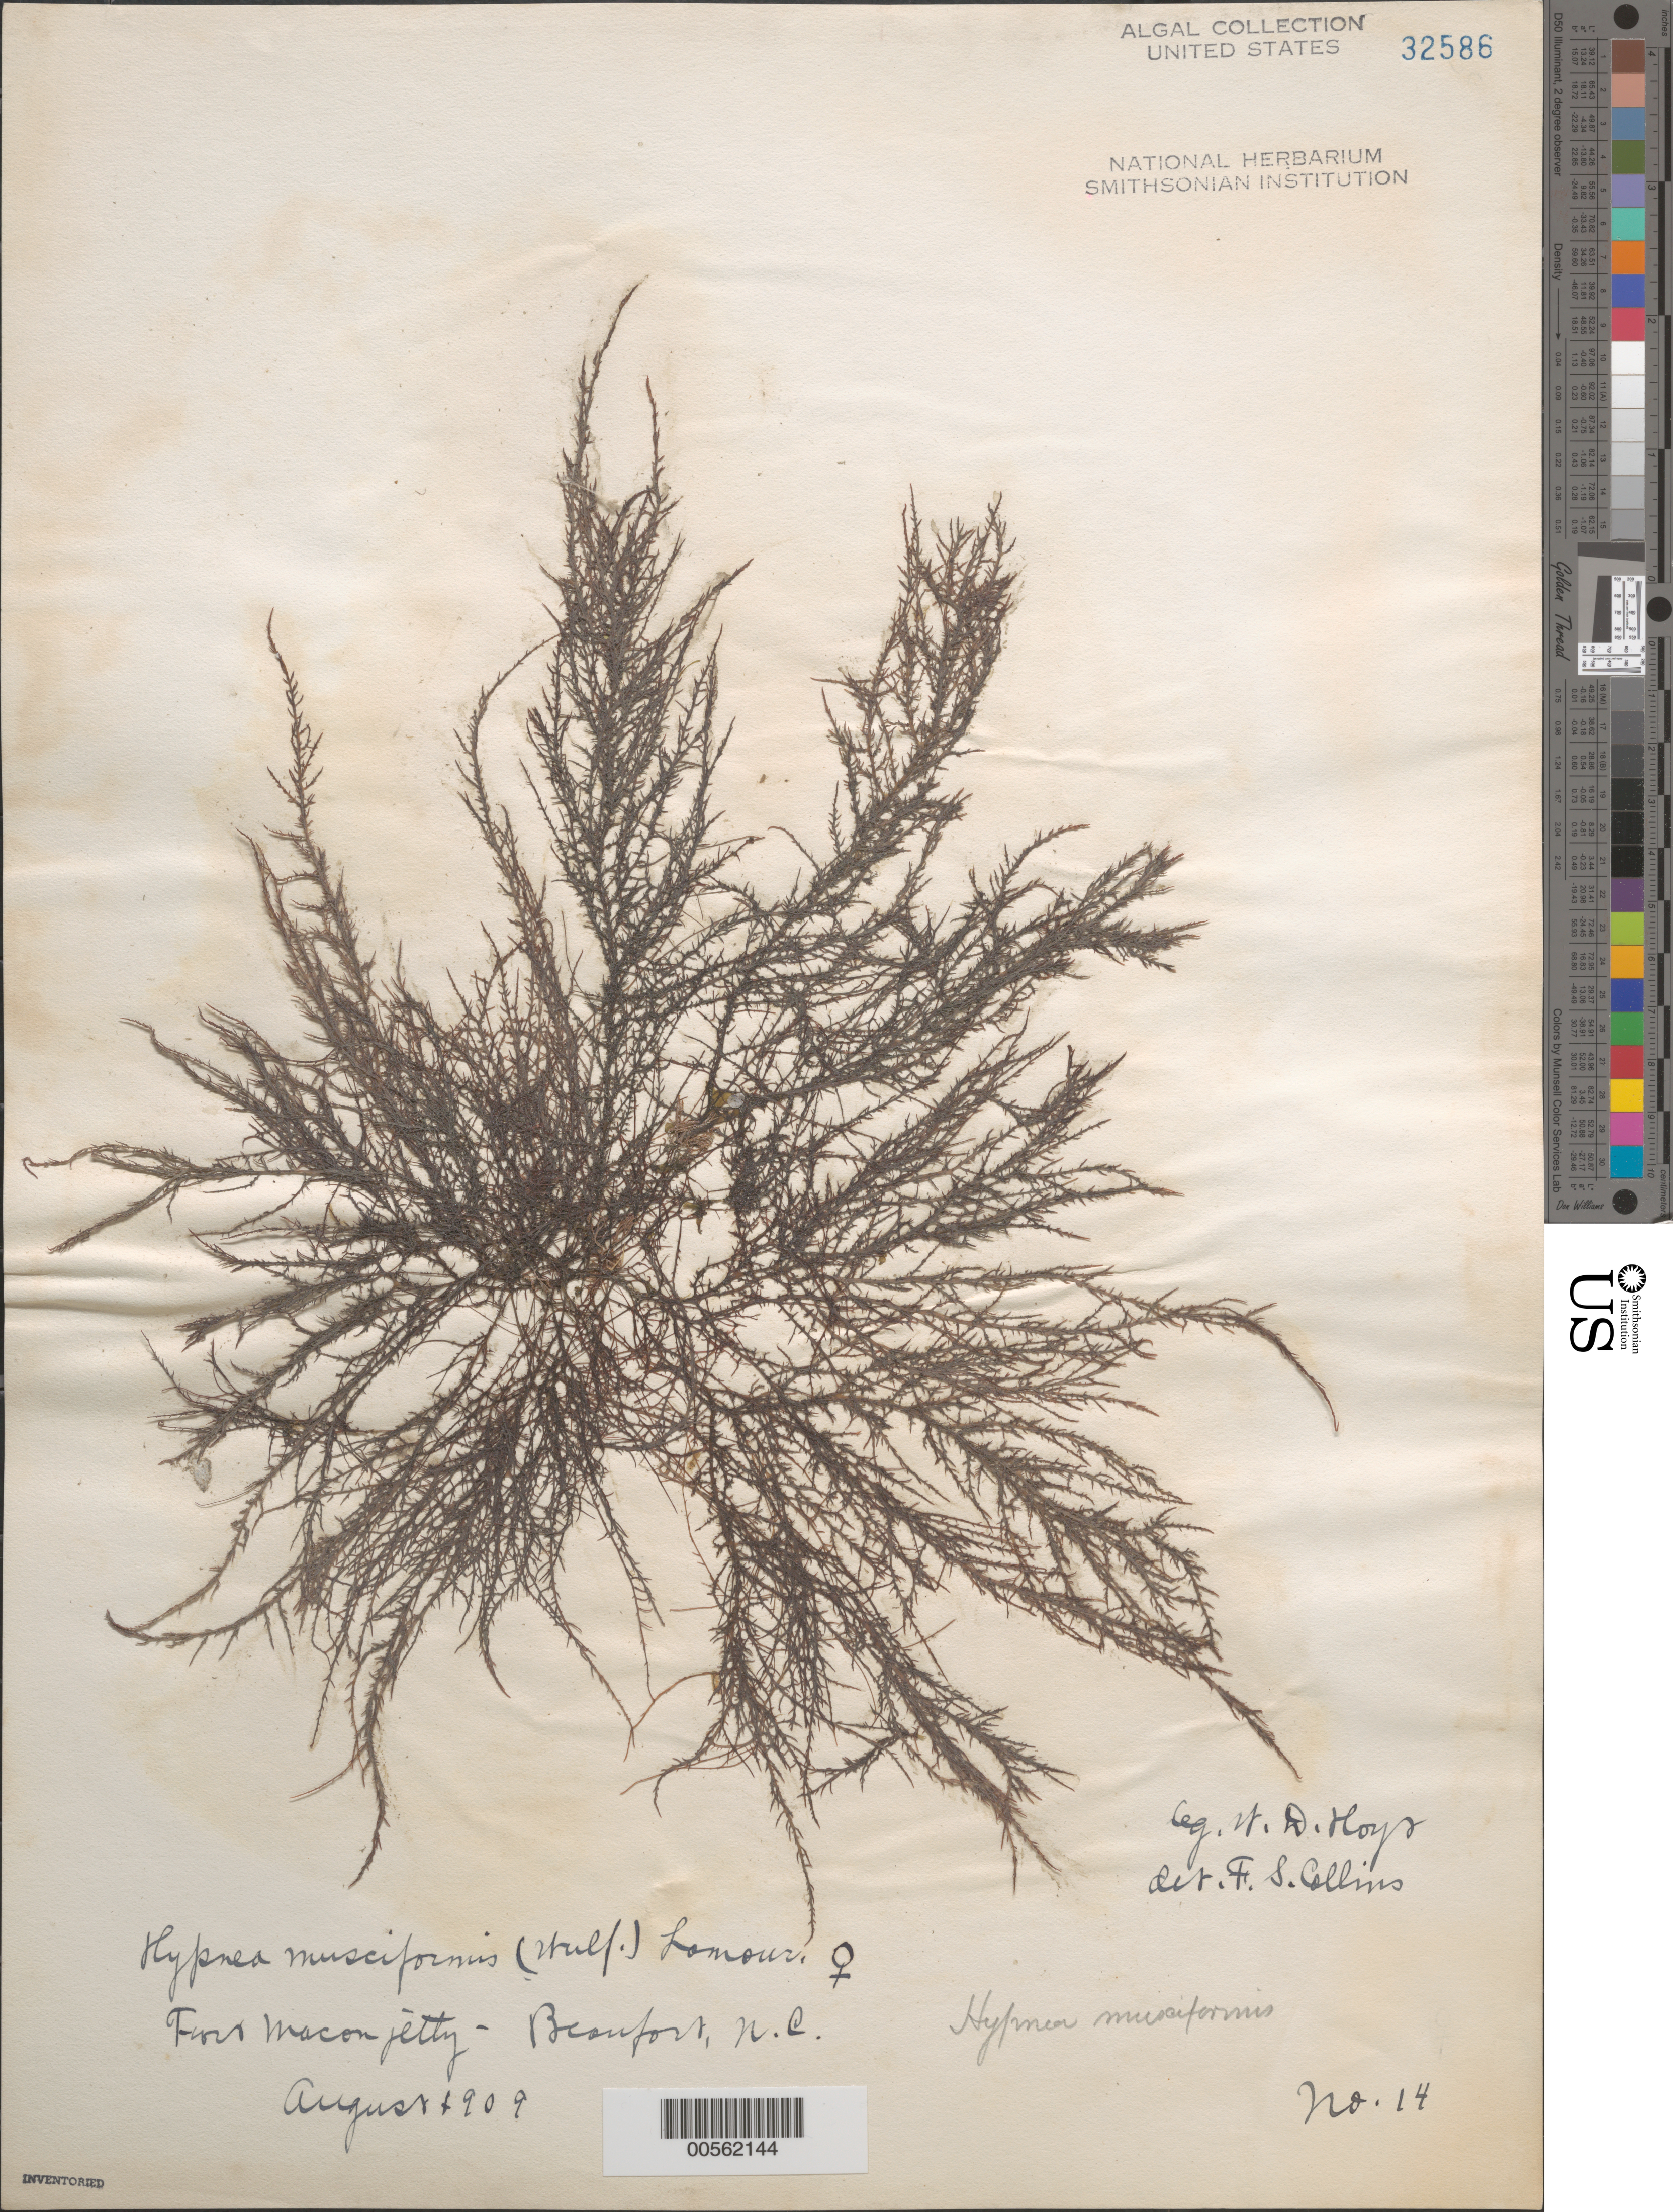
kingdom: Plantae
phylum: Rhodophyta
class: Florideophyceae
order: Gigartinales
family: Cystocloniaceae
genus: Hypnea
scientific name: Hypnea musciformis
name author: (Wulfen) J.V.Lamouroux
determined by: Collins, Frank S.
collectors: W. D. Hoyt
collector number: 14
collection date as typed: Aug 1909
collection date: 1909-08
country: United States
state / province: North Carolina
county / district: Carteret County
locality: Beaufort, Fort Macon jetty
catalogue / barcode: US 32586